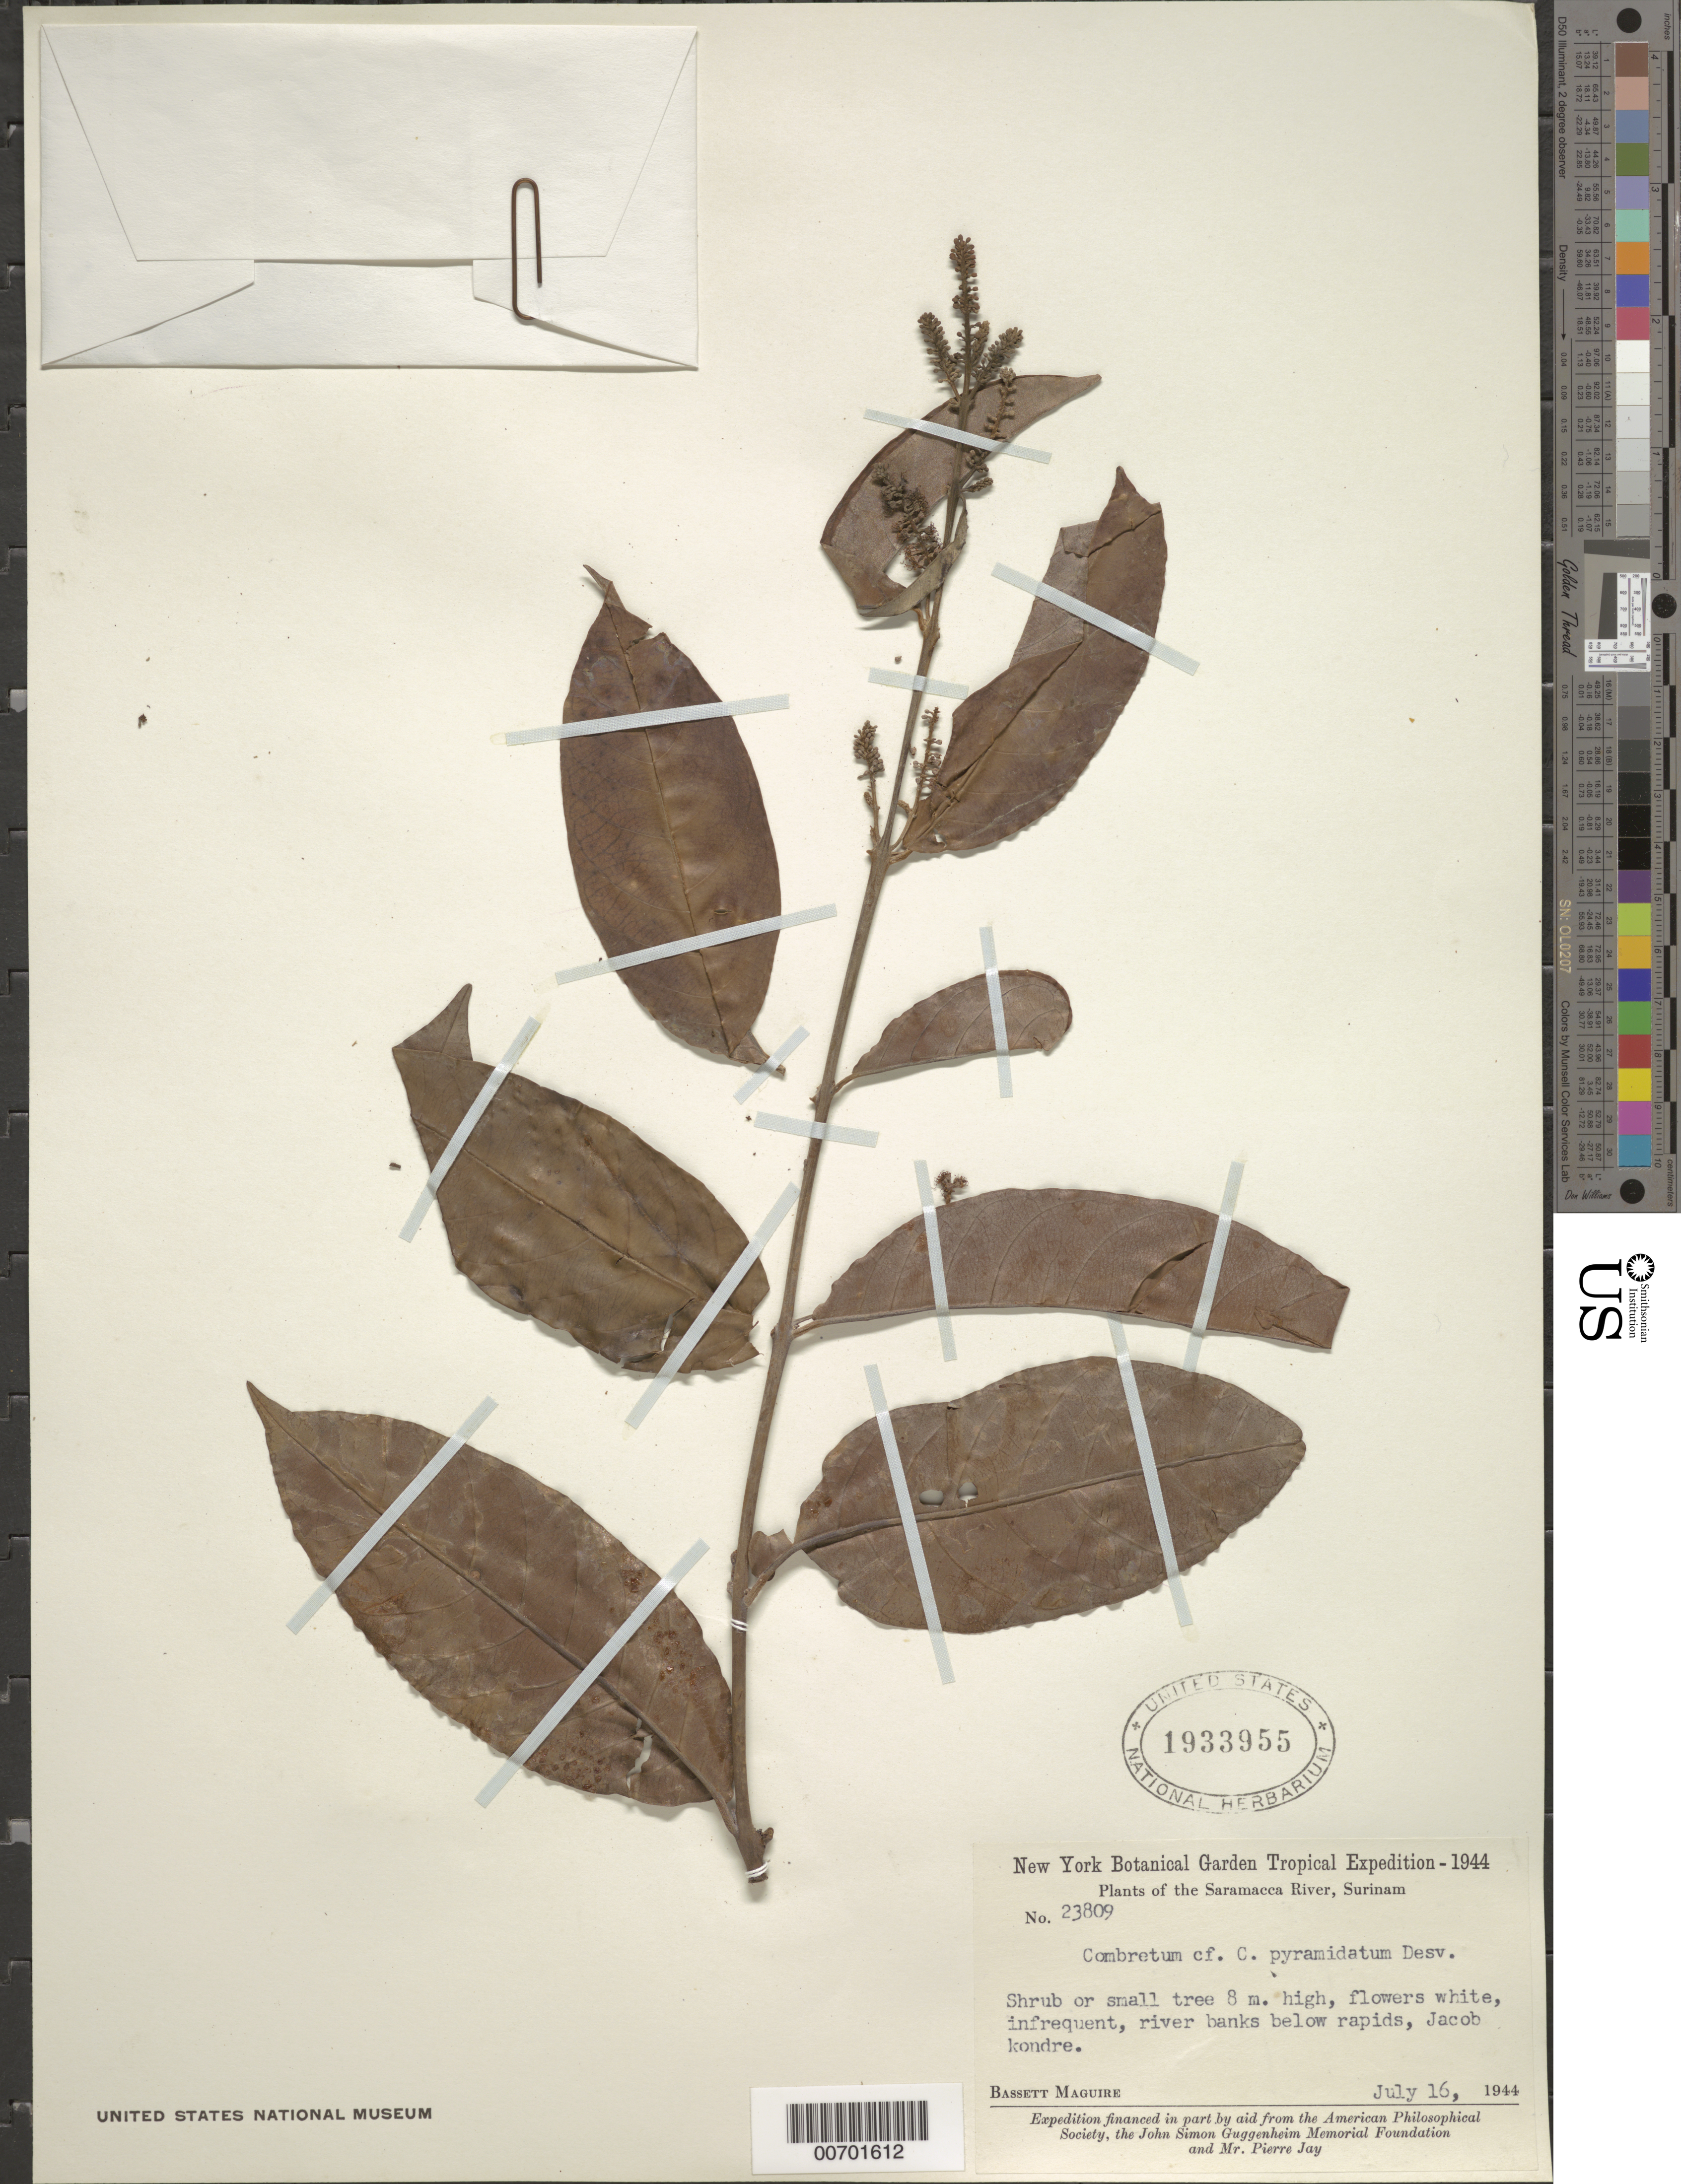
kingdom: Plantae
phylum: Tracheophyta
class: Magnoliopsida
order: Myrtales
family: Combretaceae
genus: Combretum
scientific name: Combretum pyramidatum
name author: Desv.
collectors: B. Maguire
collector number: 23809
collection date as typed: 16-Jul-44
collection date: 1944-07-16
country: Suriname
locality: Jacob Kondre village, Saramacca River headwaters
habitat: River banks below rapids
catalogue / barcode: US 1933955